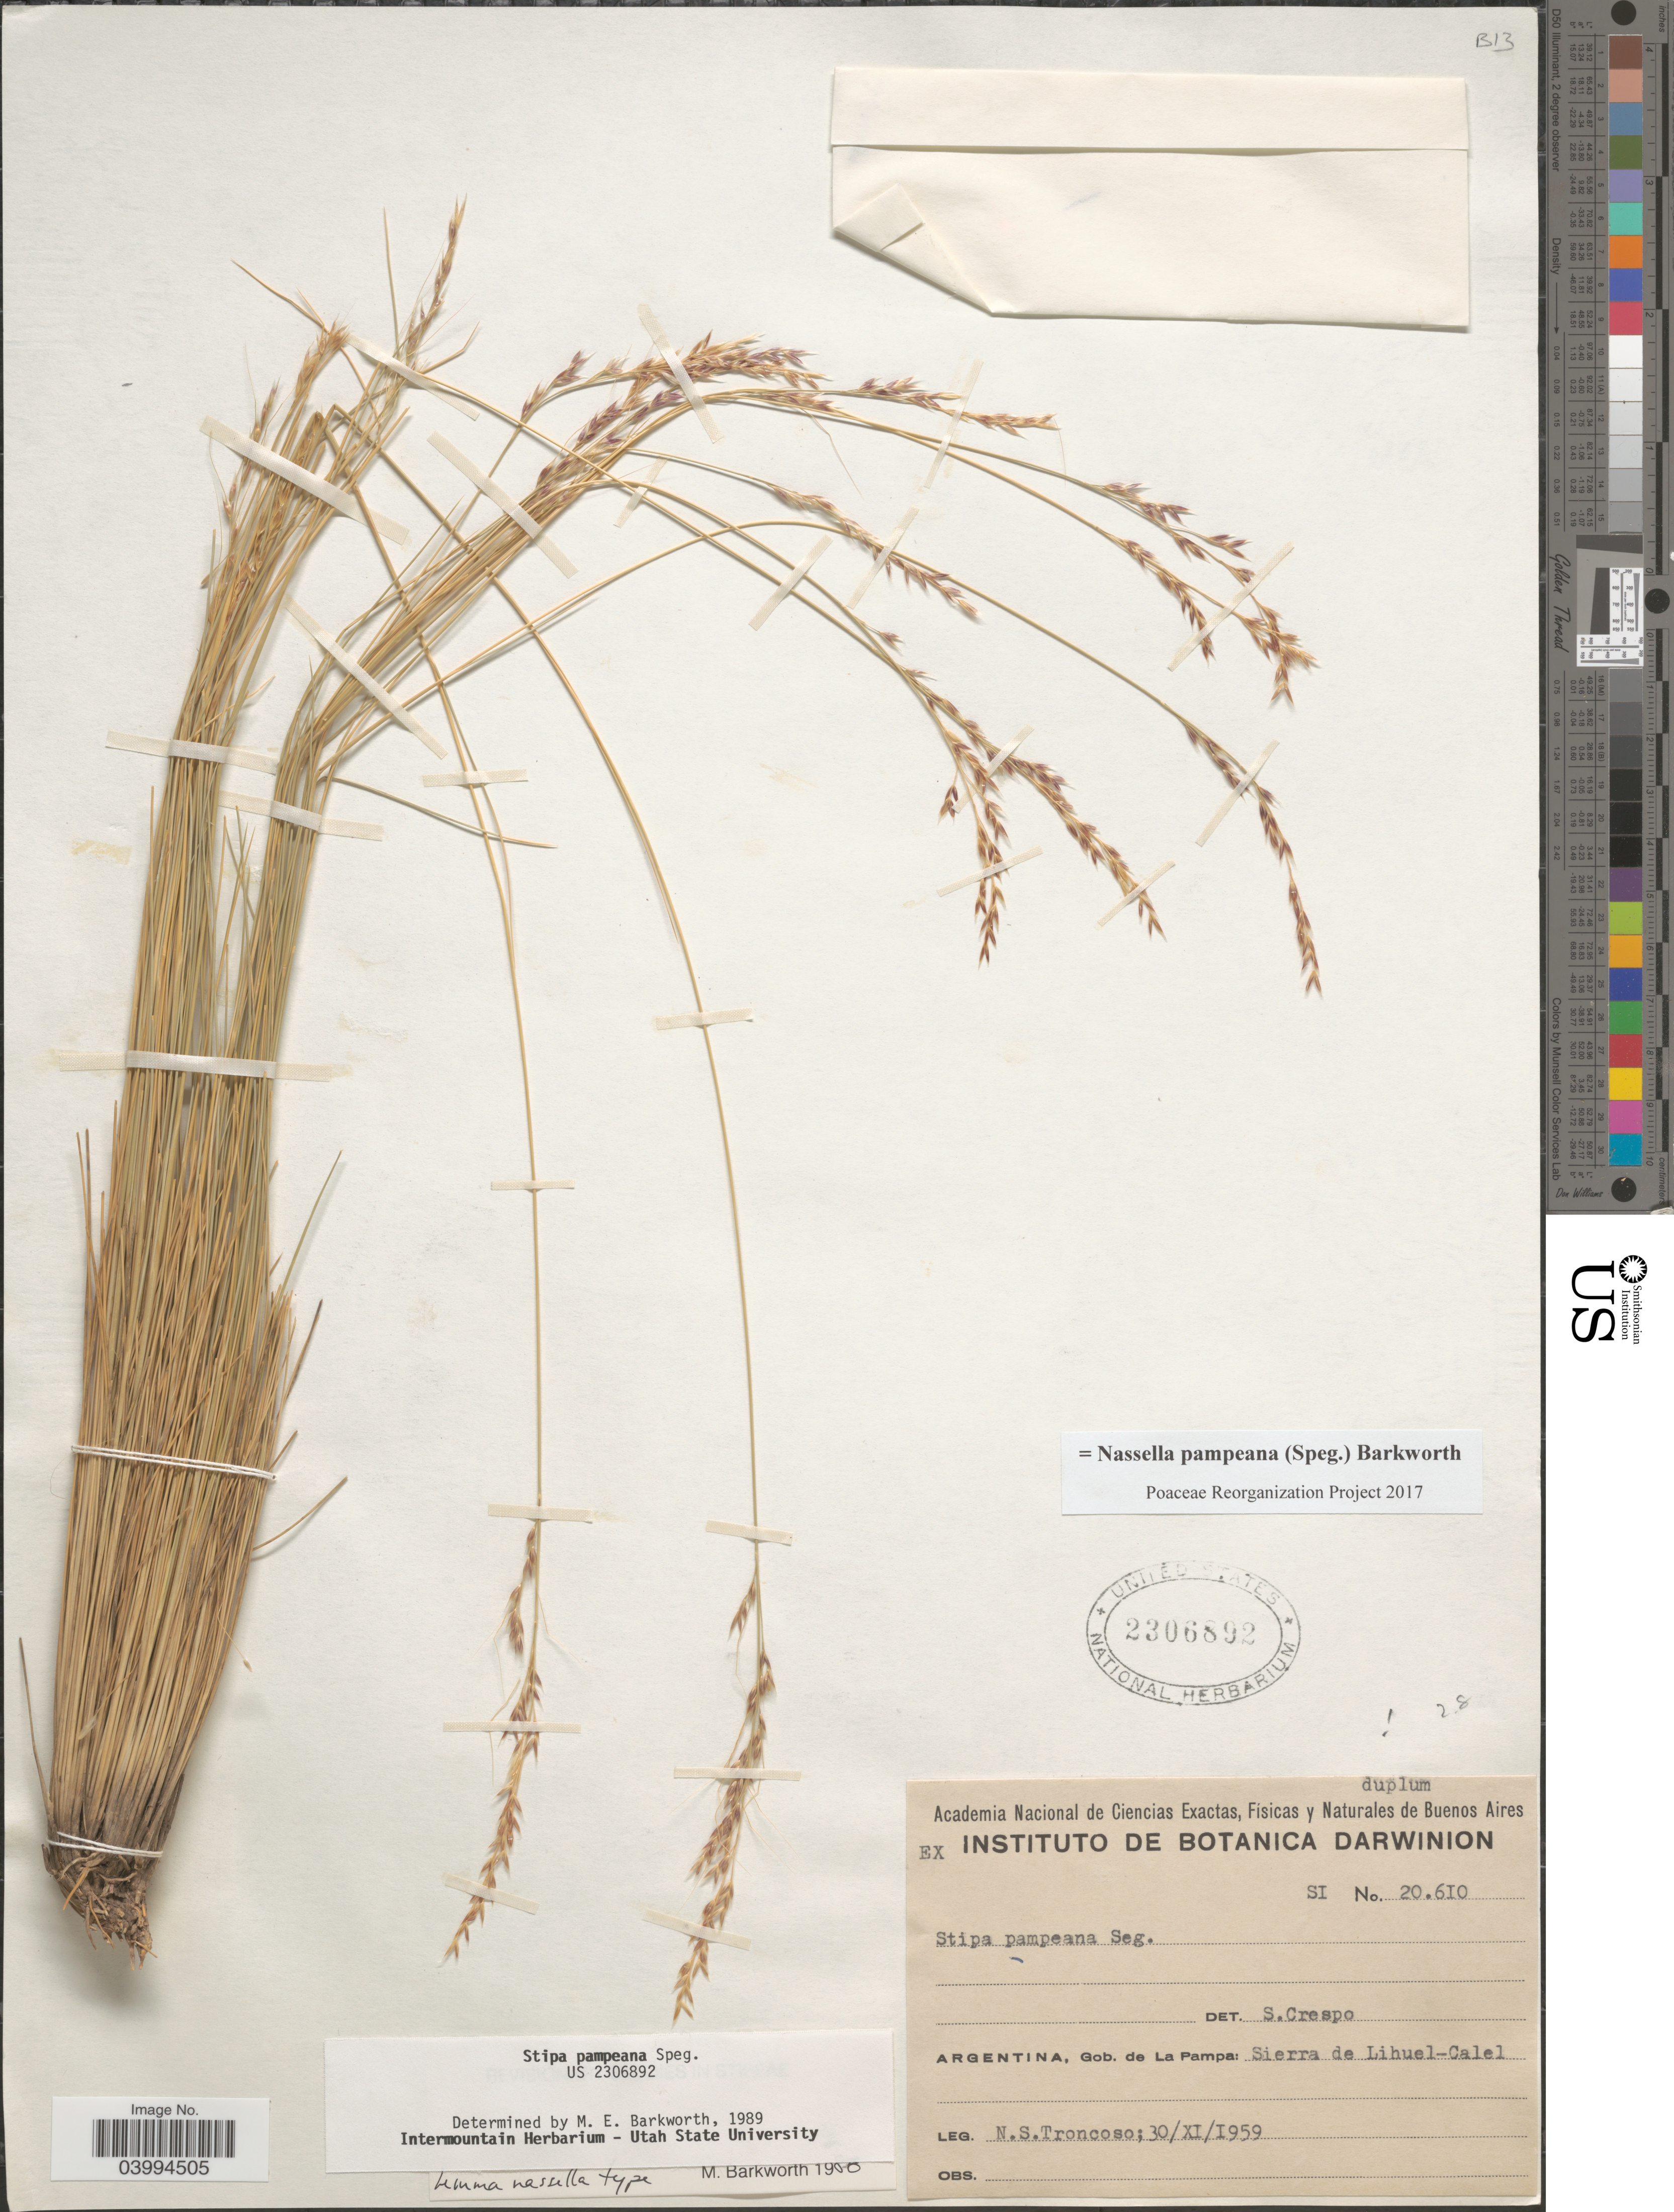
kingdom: Plantae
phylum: Tracheophyta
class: Liliopsida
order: Poales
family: Poaceae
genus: Nassella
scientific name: Nassella pampeana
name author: (Speg.) Barkworth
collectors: N. Troncoso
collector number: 20610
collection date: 1959-11-30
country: Argentina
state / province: La Pampa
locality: Gob. de La Pampa: Sierra de Lihuel-Calel.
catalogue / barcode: US 2306892